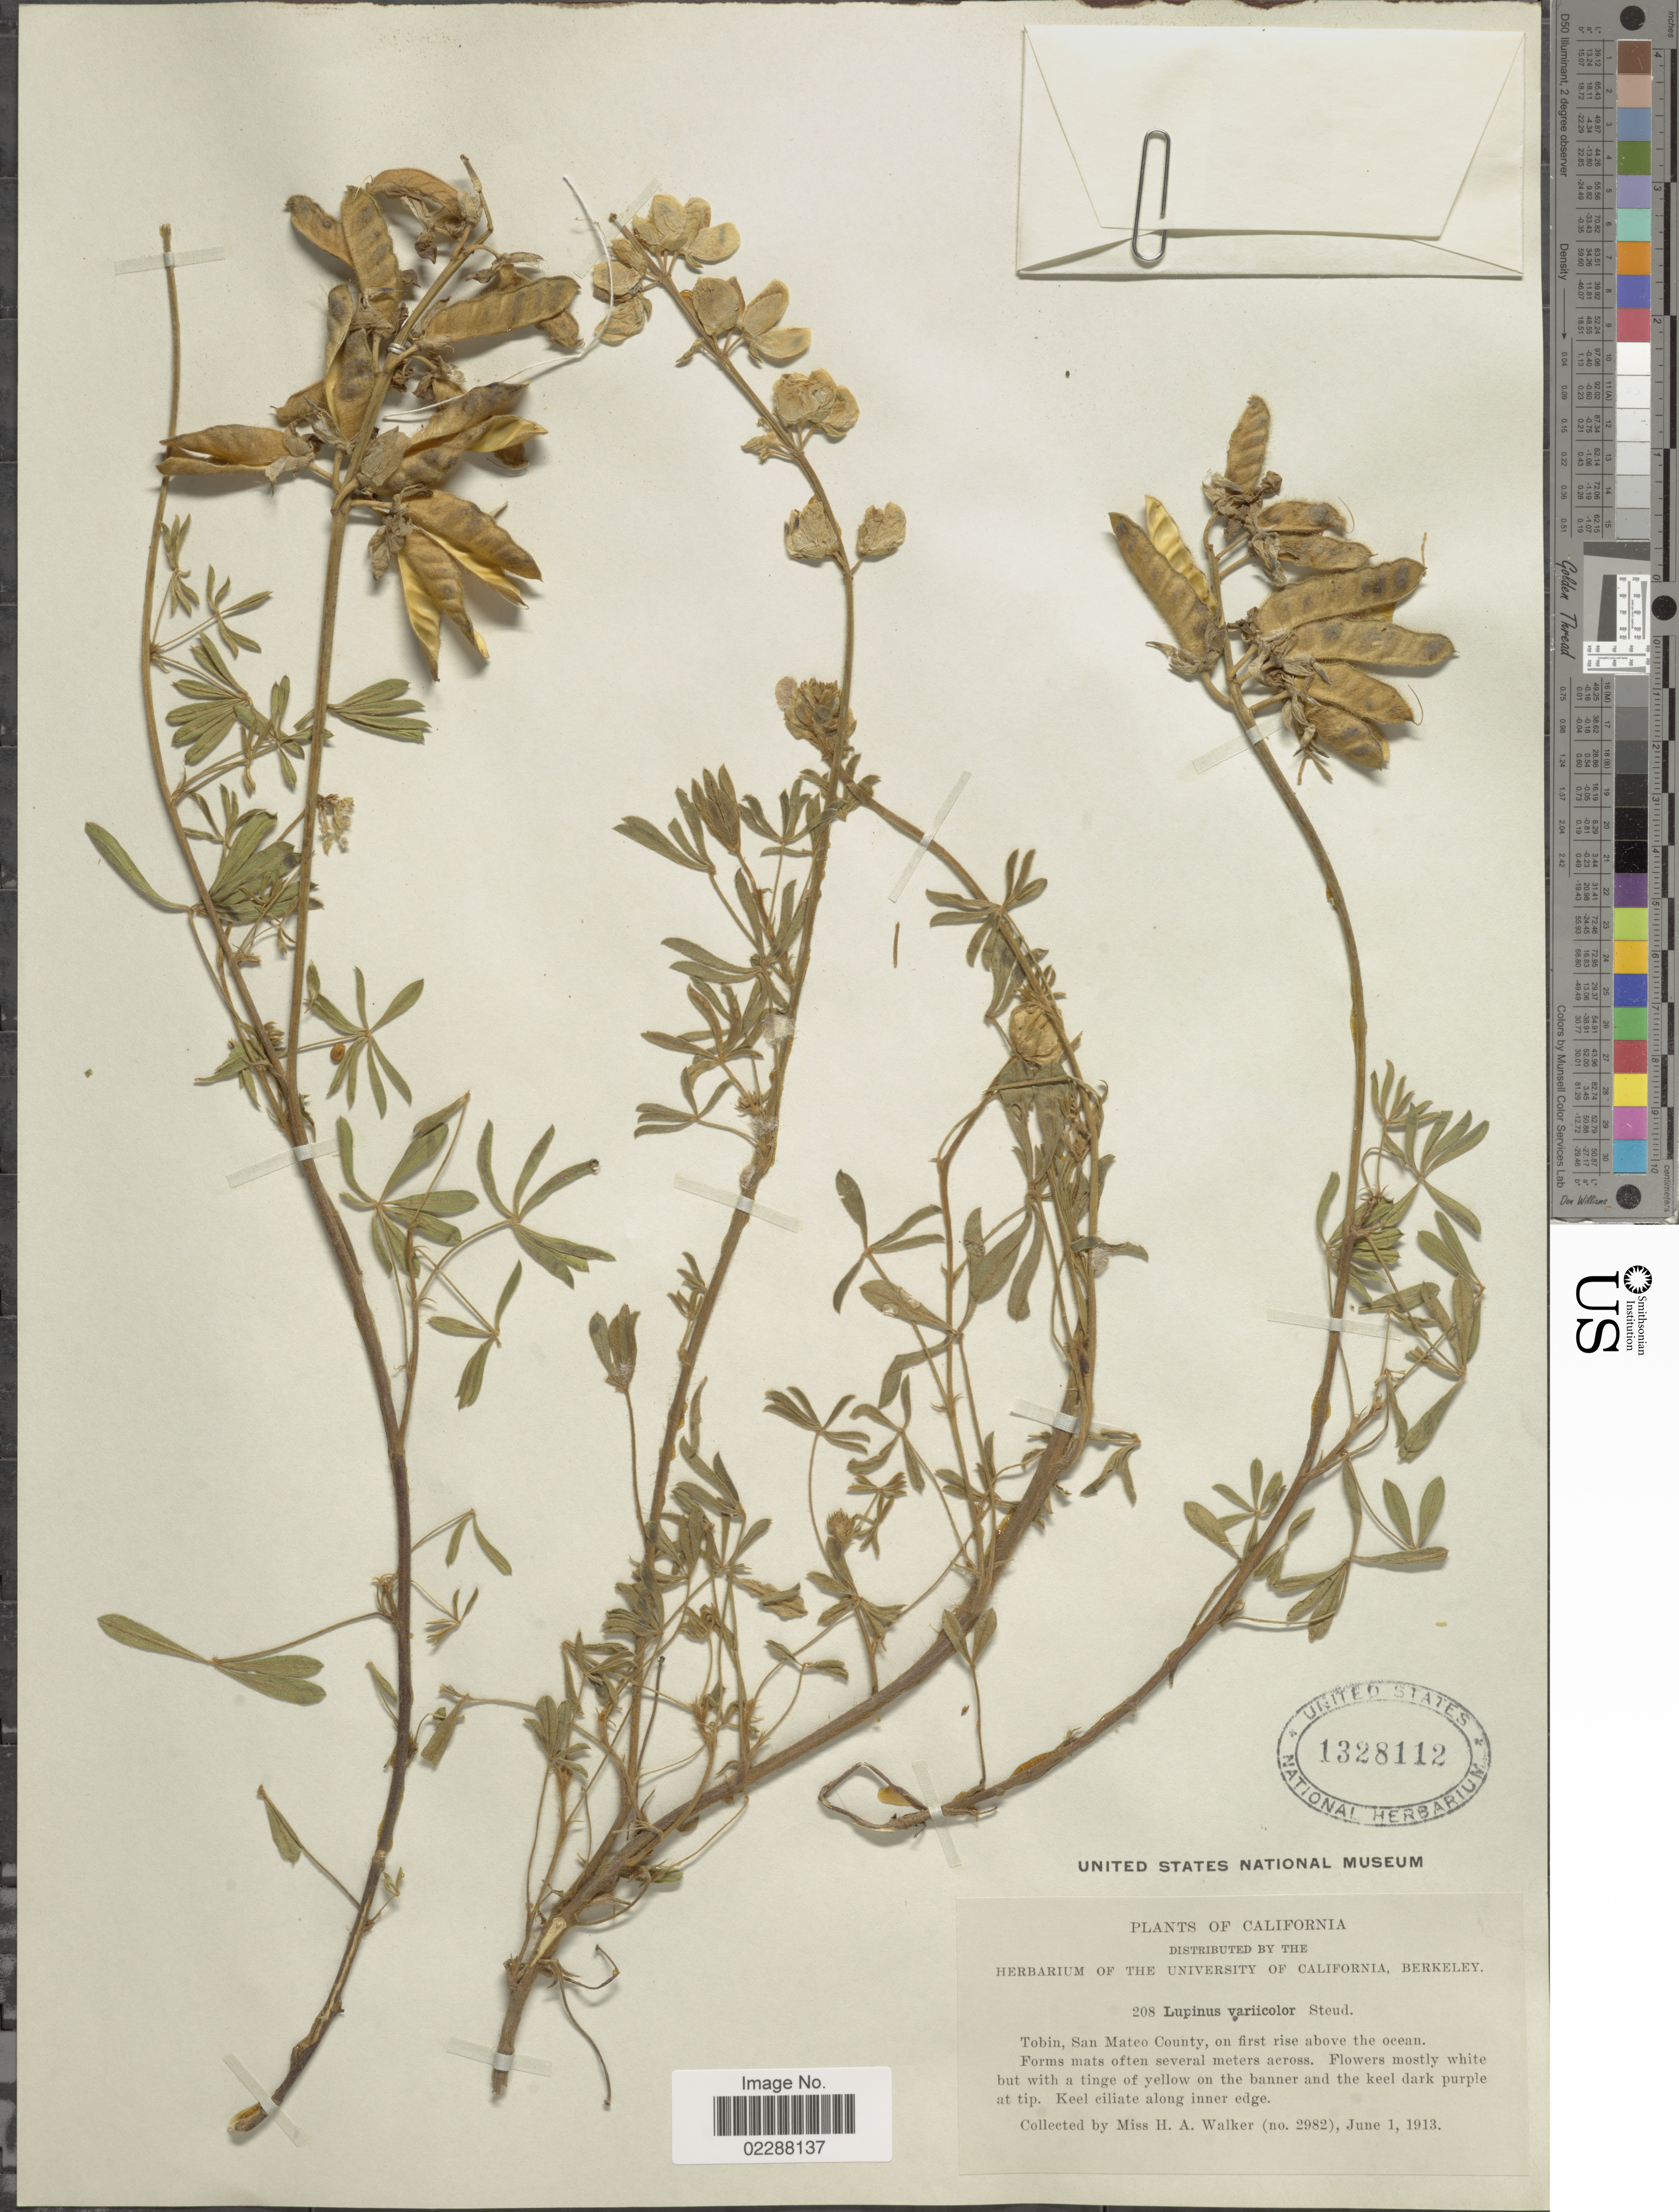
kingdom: Plantae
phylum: Tracheophyta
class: Magnoliopsida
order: Fabales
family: Fabaceae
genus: Lupinus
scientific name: Lupinus variicolor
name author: Steud.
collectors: H. Walker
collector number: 2982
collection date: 1913-06-01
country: United States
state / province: California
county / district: San Mateo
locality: Tobin, San Mateo County, on first rise above the ocean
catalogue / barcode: US 1328112